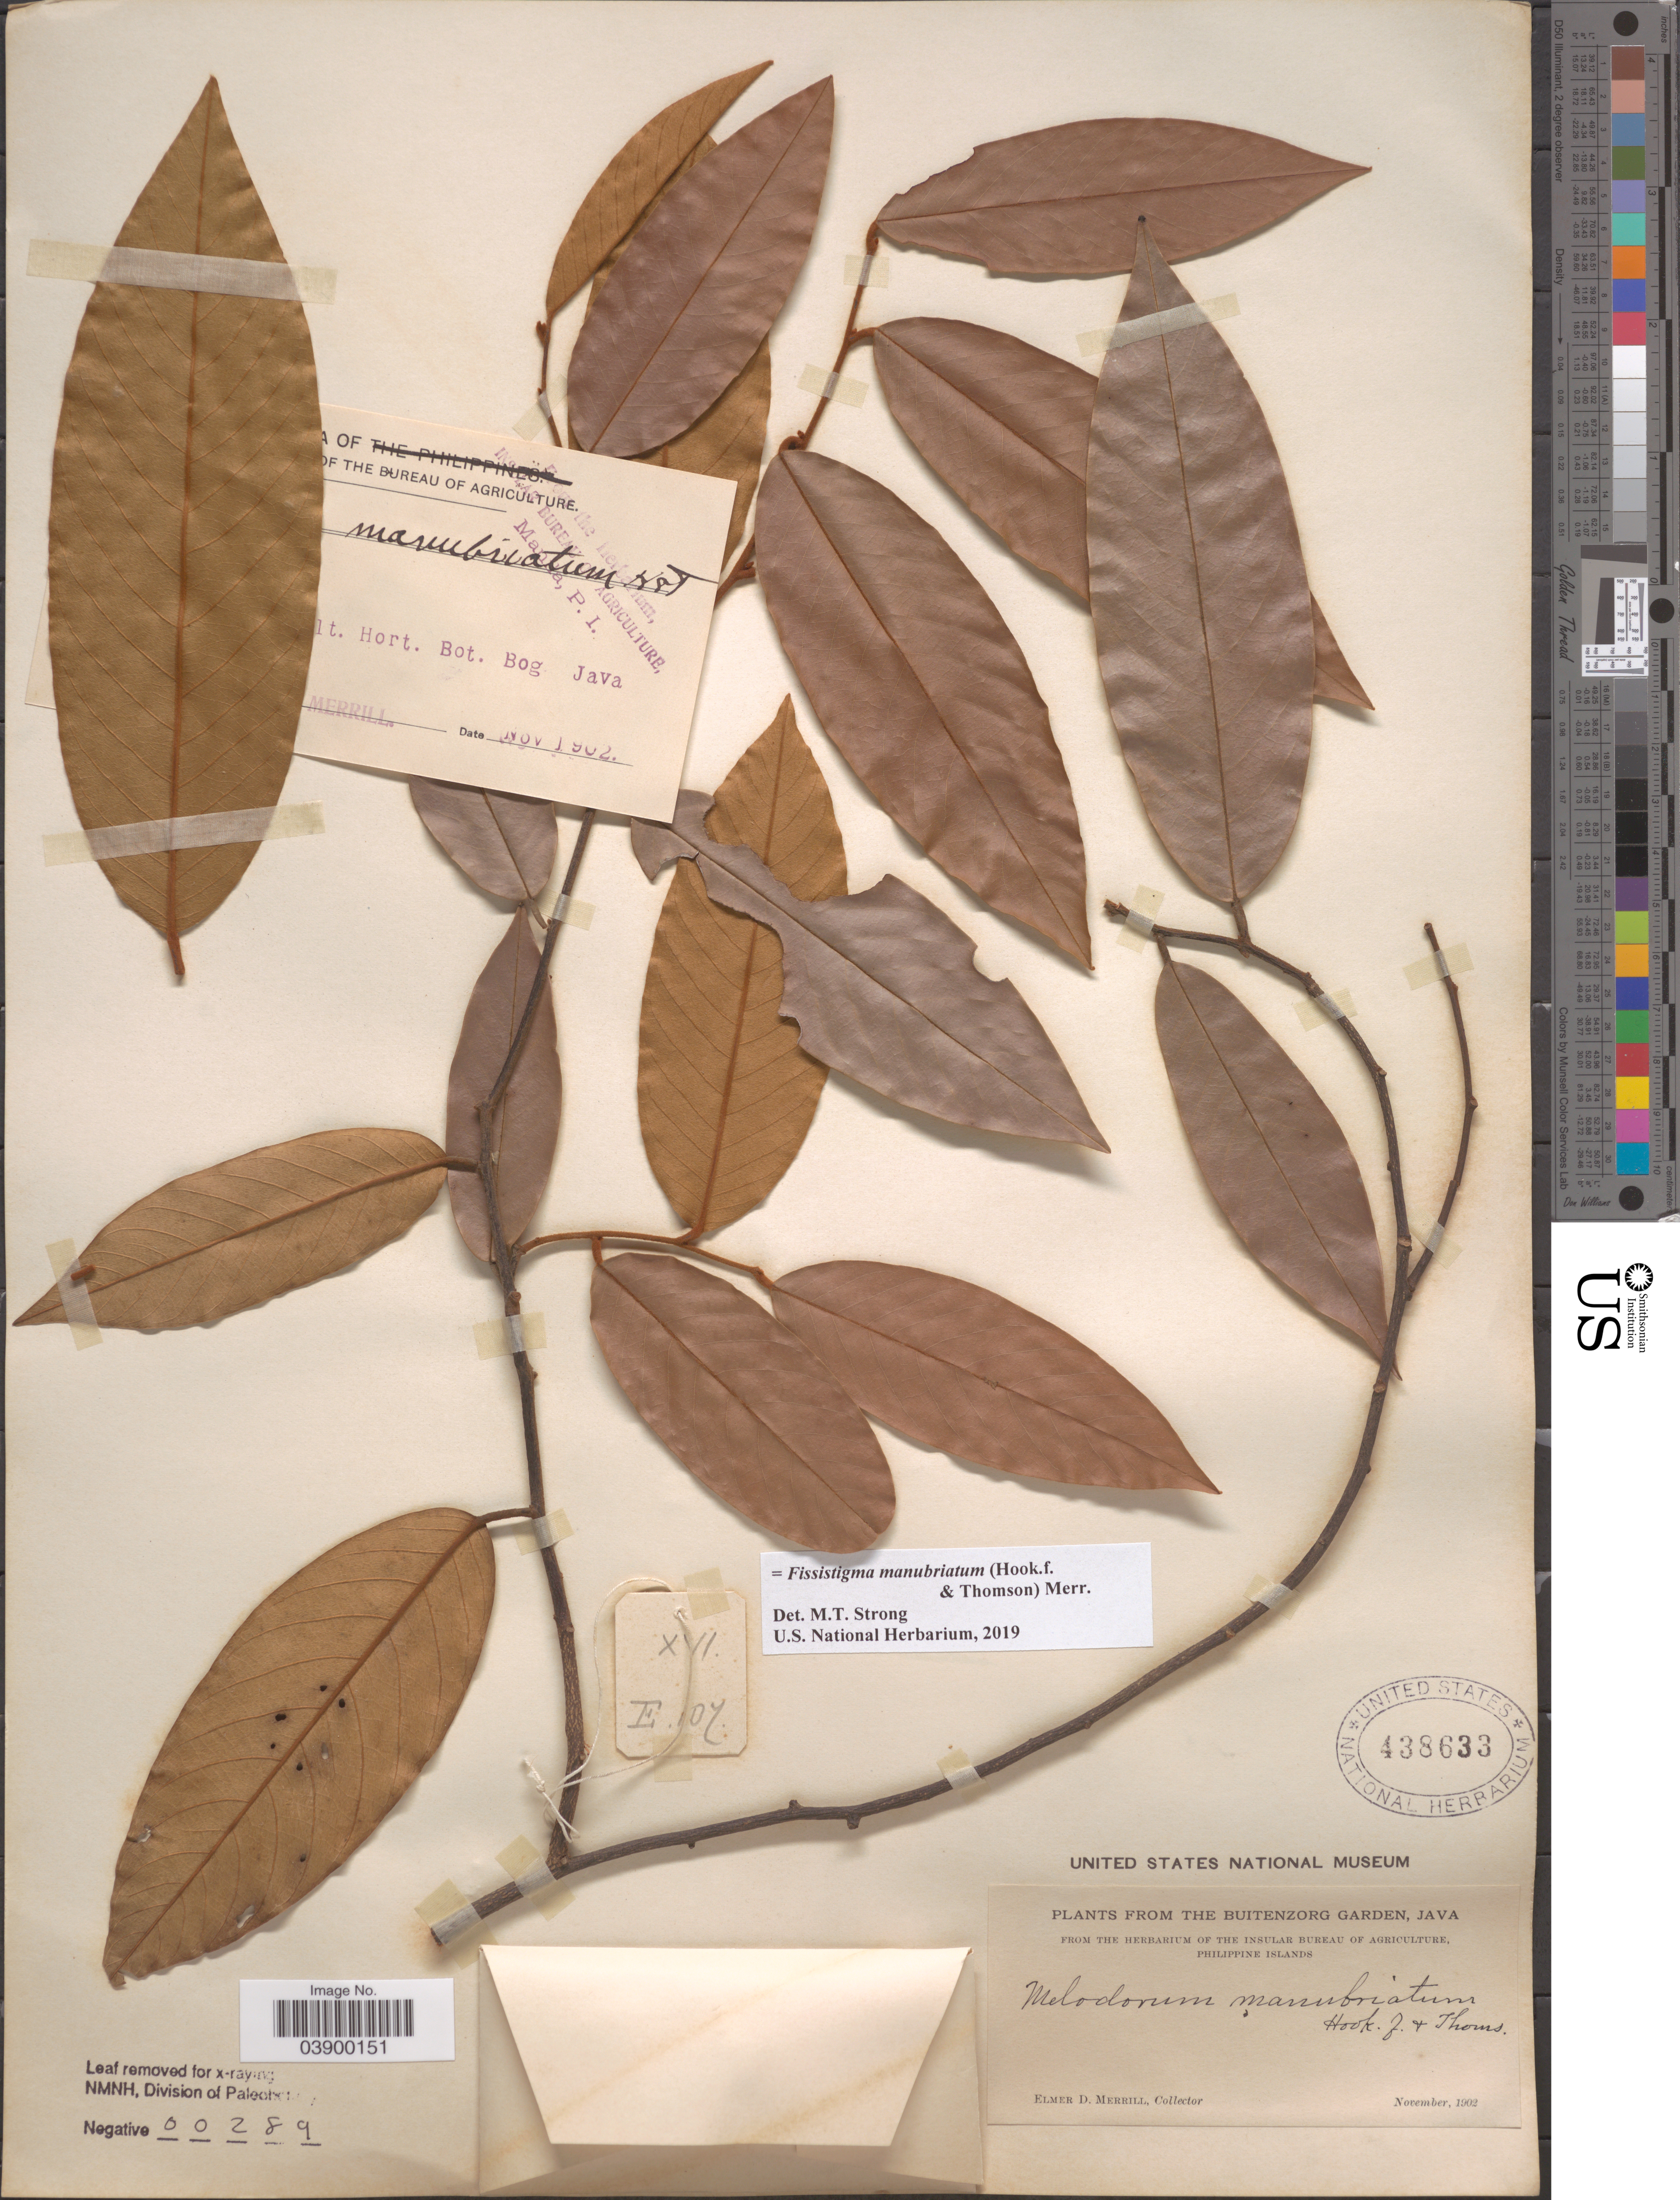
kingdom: Plantae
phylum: Tracheophyta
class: Magnoliopsida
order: Magnoliales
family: Annonaceae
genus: Fissistigma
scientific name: Fissistigma manubriatum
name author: (Hook. f. & Thomson) Merr.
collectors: E. D. Merrill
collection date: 1902-11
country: Indonesia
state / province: Java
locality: [illegible text]lt. Hort. Bot. Bog Java. The Buitenzorg Garden.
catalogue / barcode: US 438633